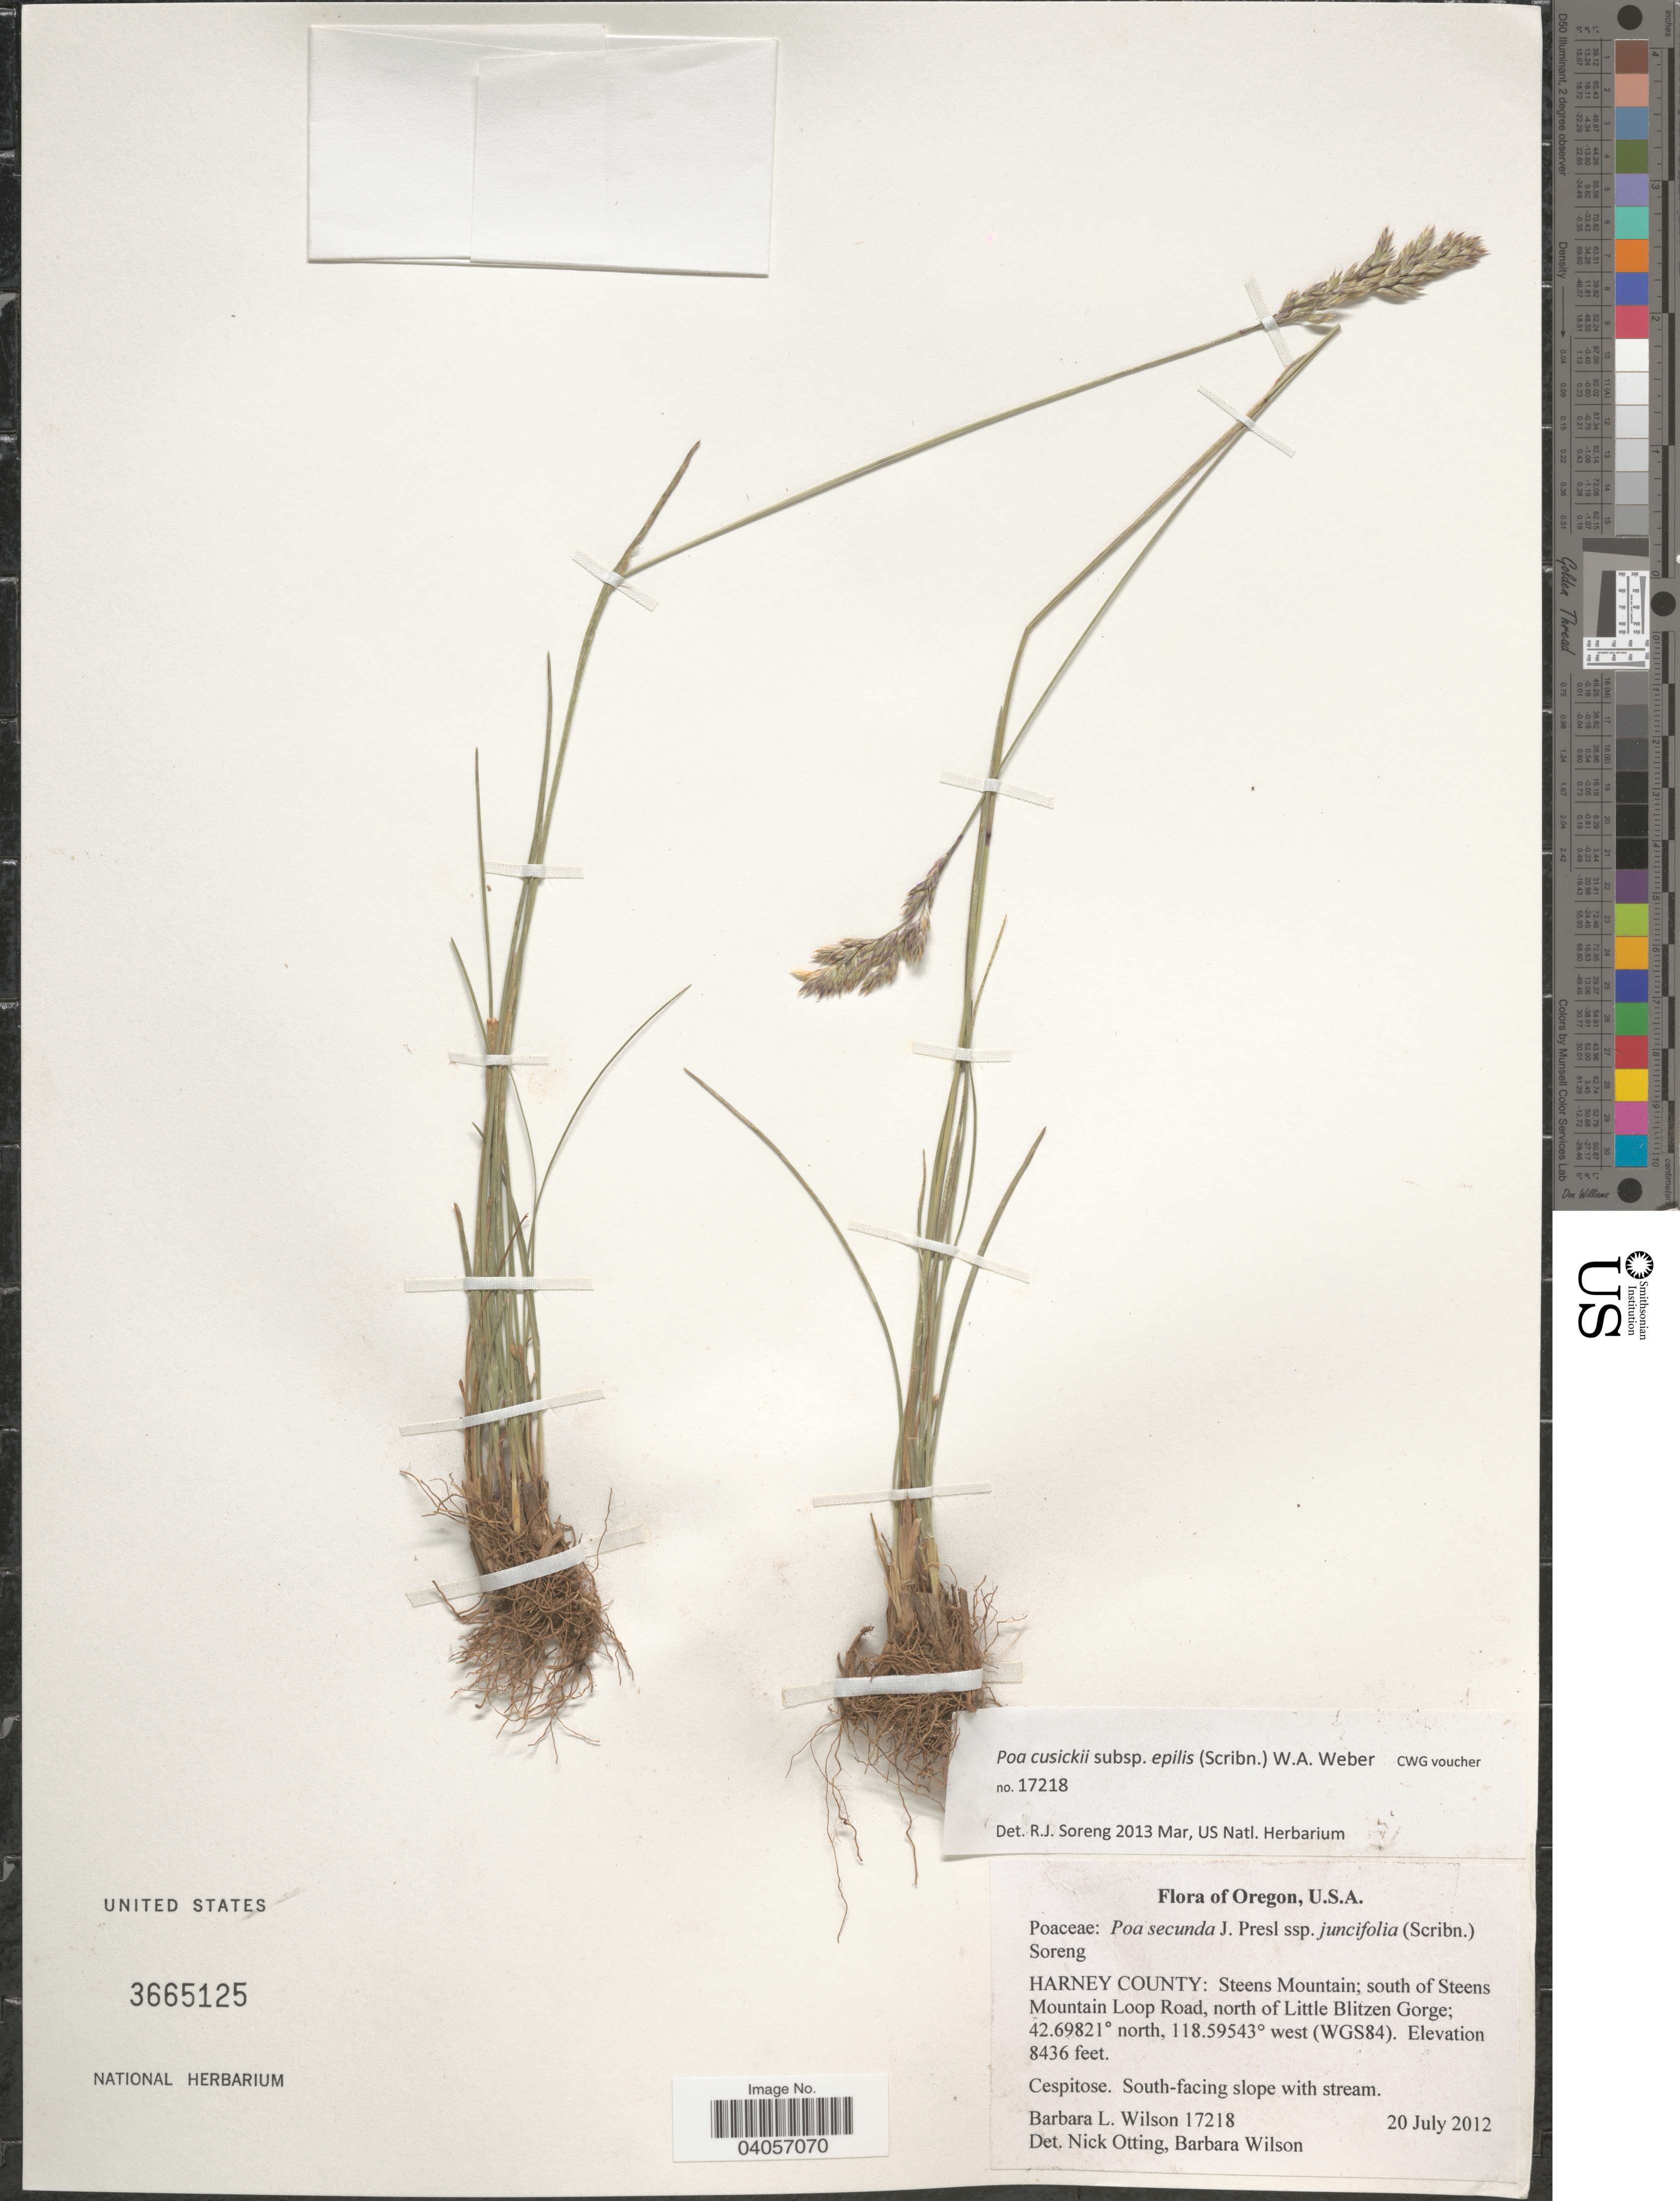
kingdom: Plantae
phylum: Tracheophyta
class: Liliopsida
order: Poales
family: Poaceae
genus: Poa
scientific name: Poa cusickii subsp. pallida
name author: Soreng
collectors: B. L. Wilson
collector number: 17218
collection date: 2012-07-20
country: United States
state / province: Oregon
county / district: Harney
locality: Harney County: Steens Mountain; south of Steens Mountain Loop Road, north of Little Blitzen Gorge. WGS84. South-facing slope with stream.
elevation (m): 2571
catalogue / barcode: US 3665125